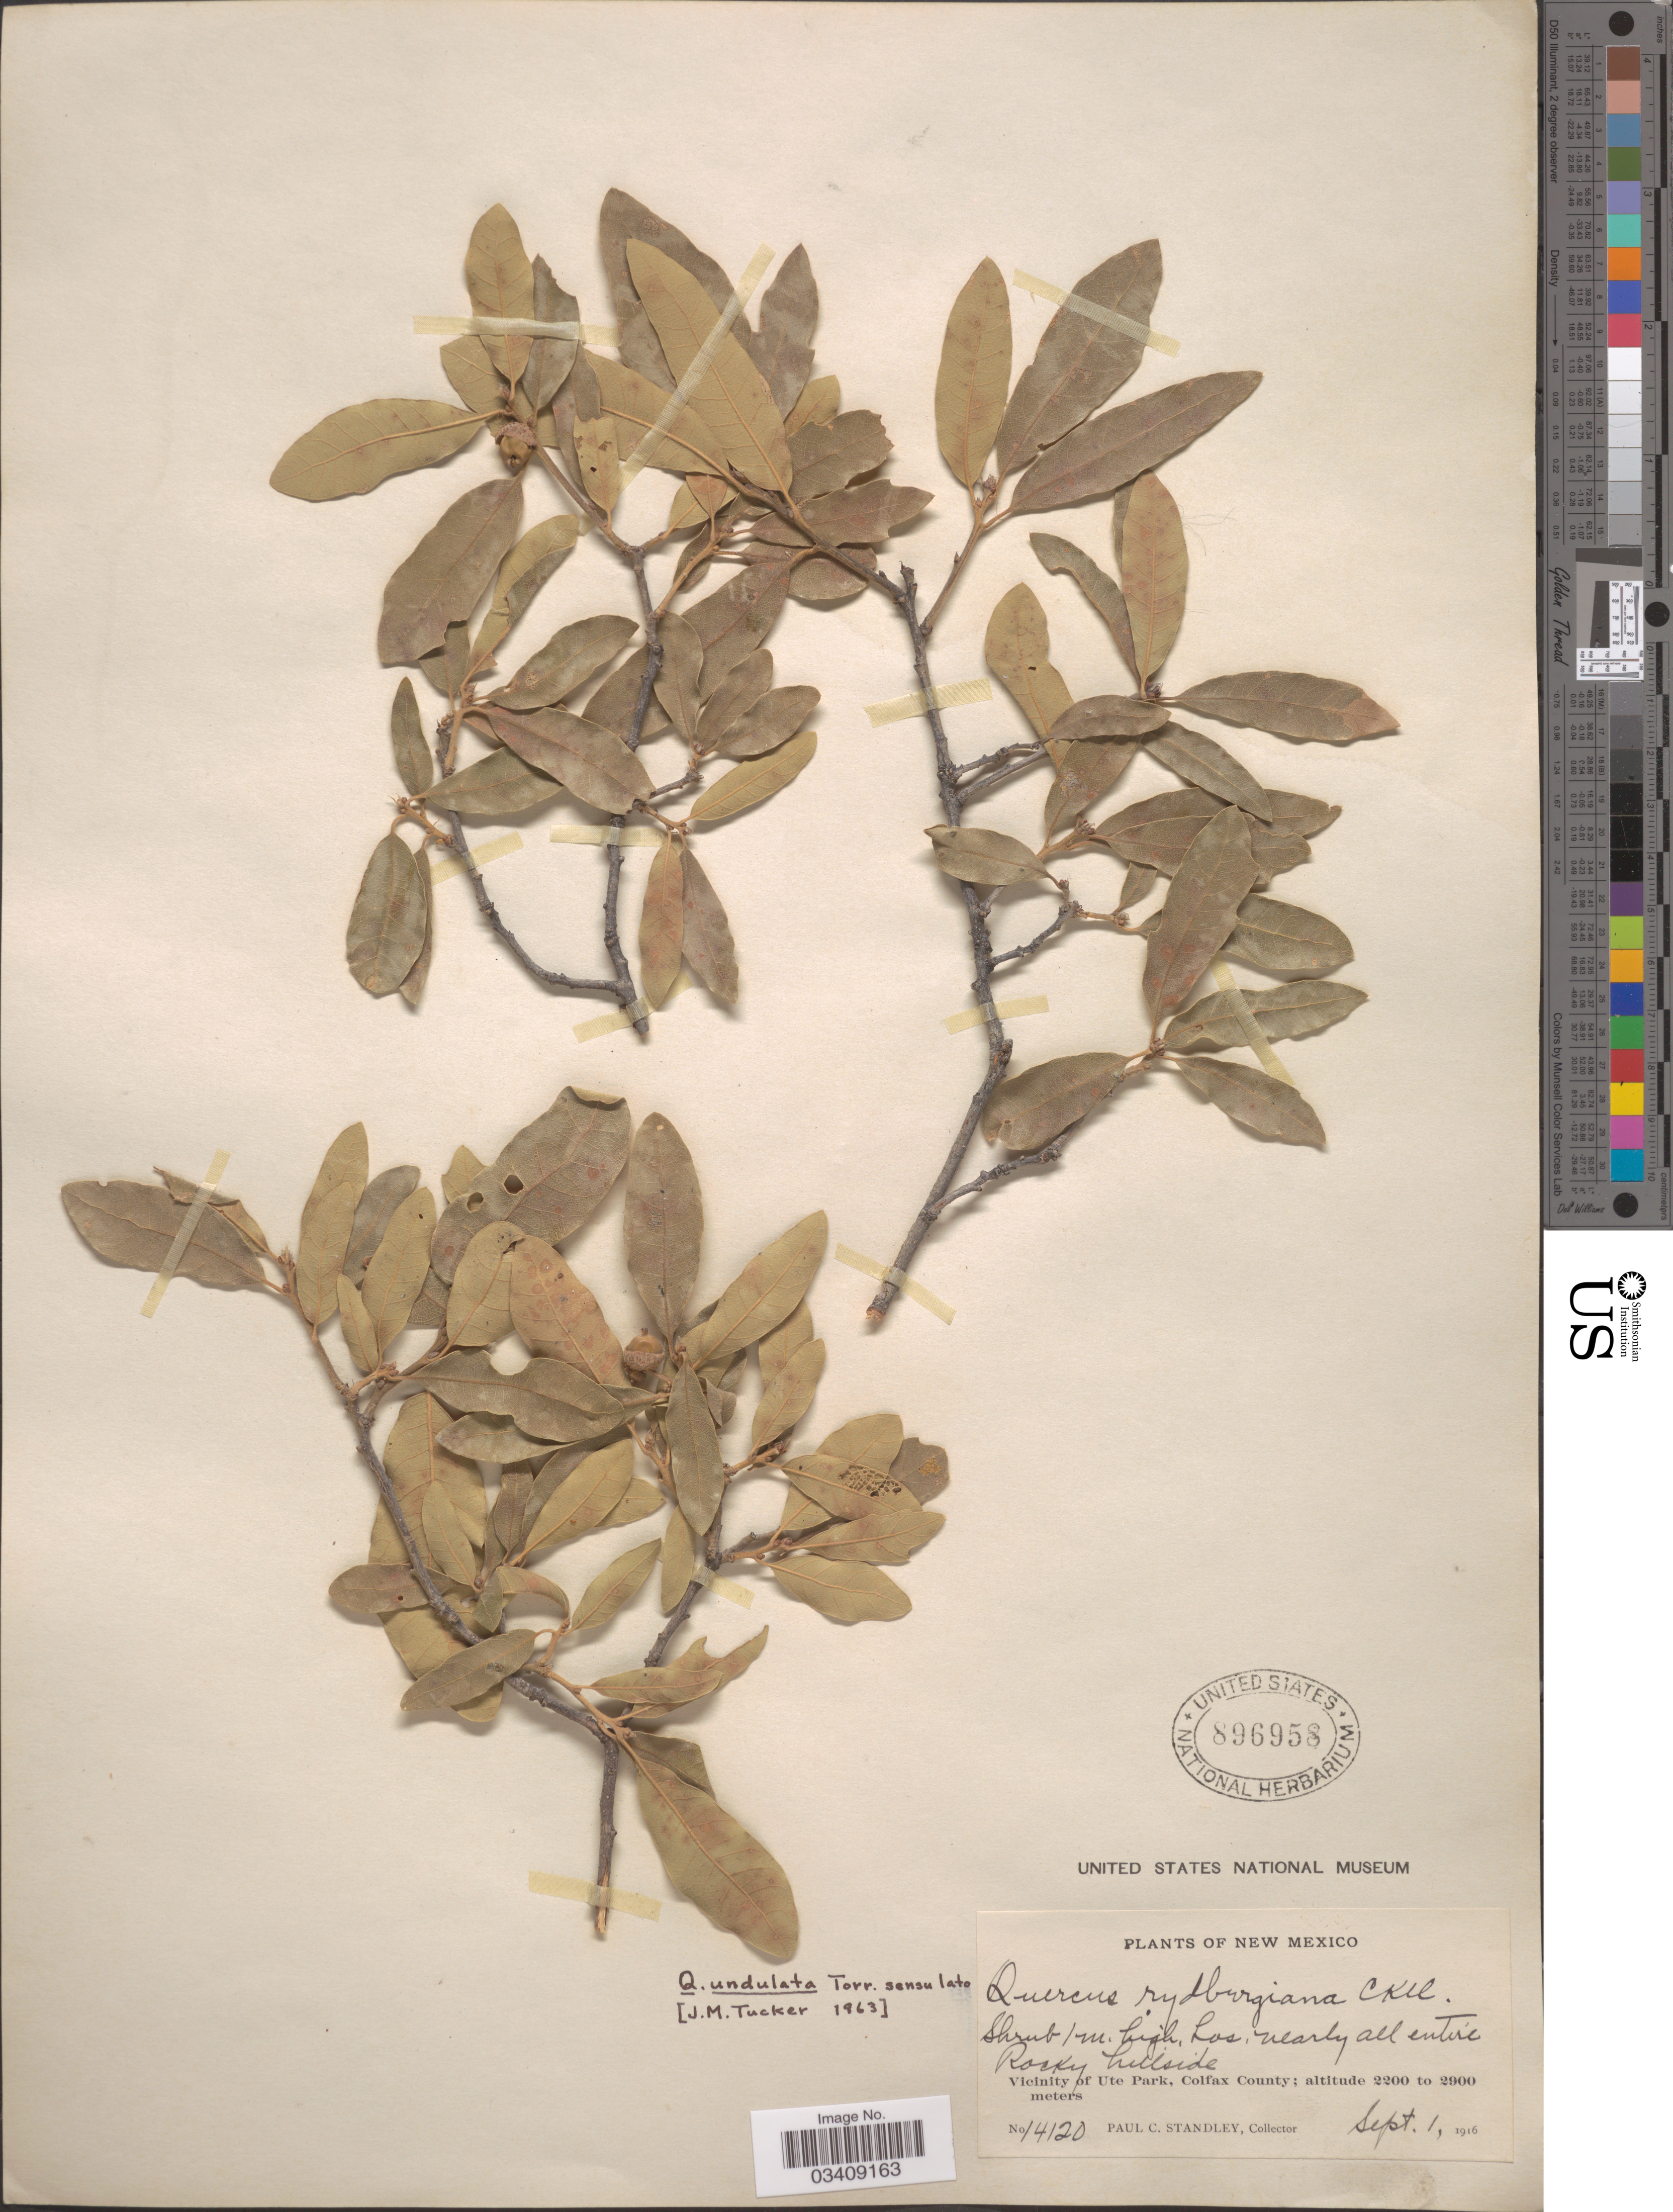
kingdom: Plantae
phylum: Tracheophyta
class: Magnoliopsida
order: Fagales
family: Fagaceae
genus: Quercus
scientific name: Quercus undulata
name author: Torr.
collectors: P. C. Standley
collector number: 14120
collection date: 1916-09-01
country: United States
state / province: New Mexico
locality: Vicinity of Ute Park, Colfax County.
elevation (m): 2200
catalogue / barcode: US 896958